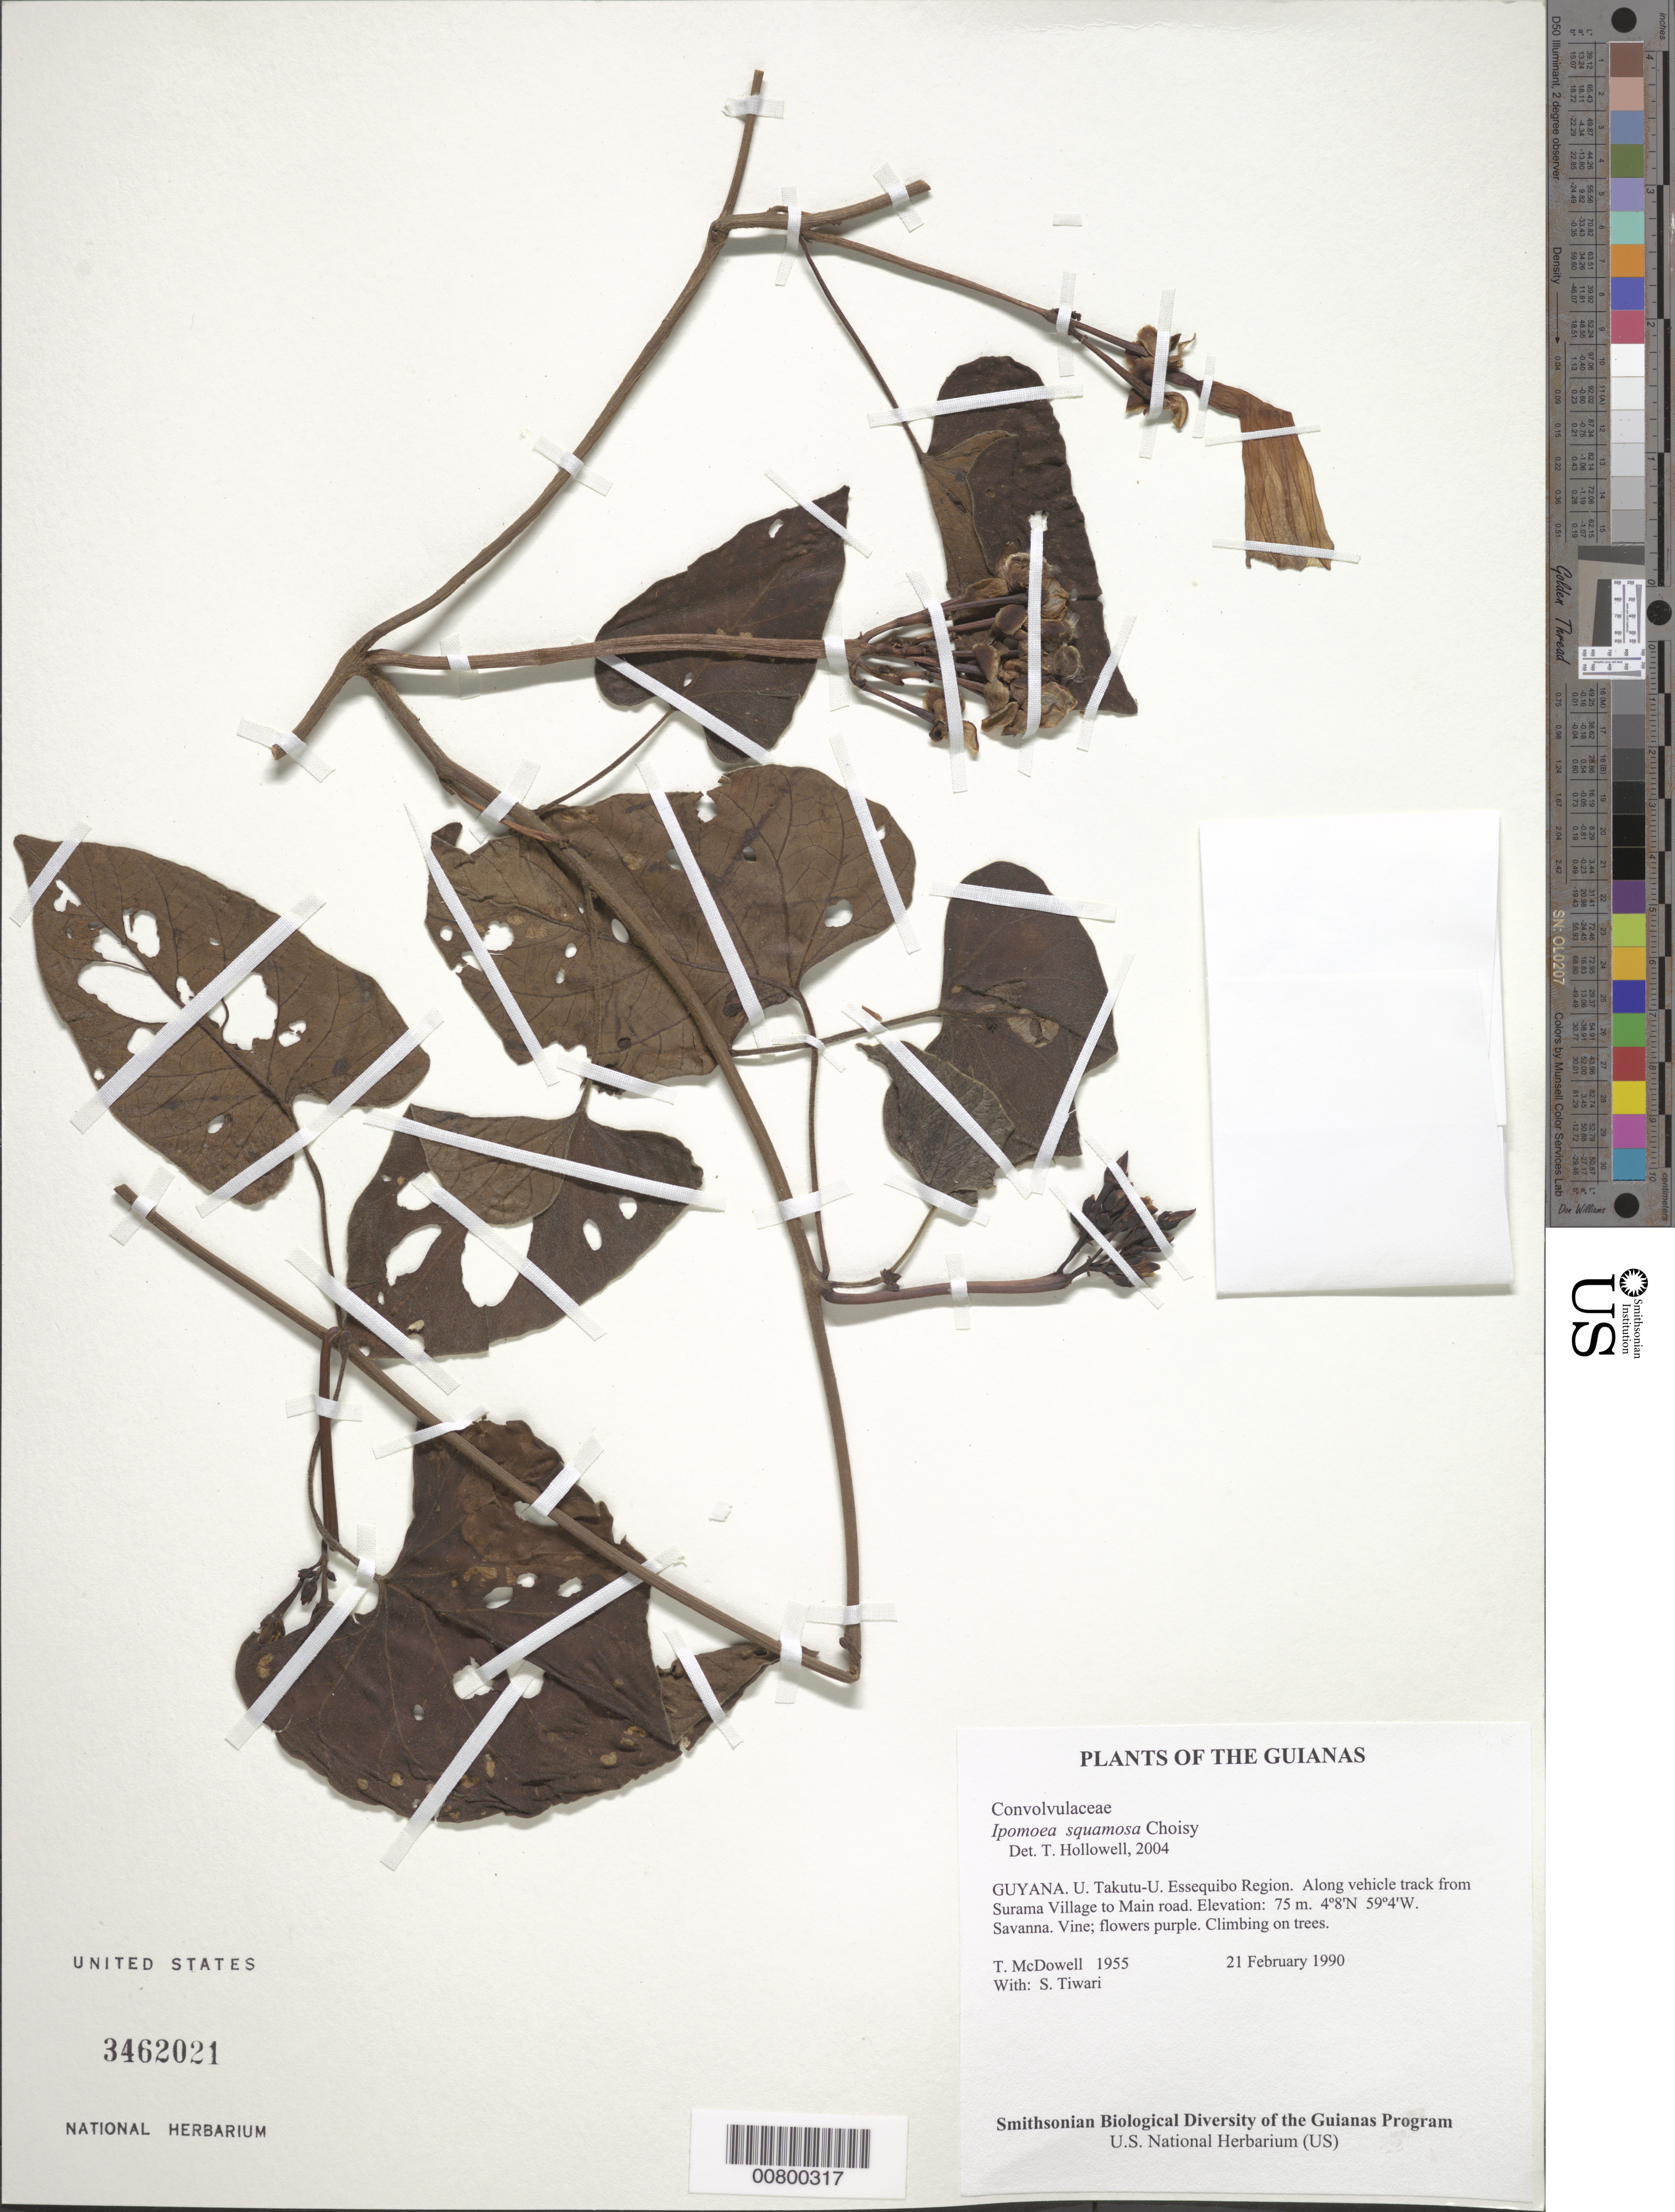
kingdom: Plantae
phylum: Tracheophyta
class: Magnoliopsida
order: Solanales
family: Convolvulaceae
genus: Ipomoea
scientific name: Ipomoea squamosa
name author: Choisy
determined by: Hollowell, T. H., (BOT), Smithsonian Institution - National Museum of Natural History (UNITED STATES)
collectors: T. McDowell & S. Tiwari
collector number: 1955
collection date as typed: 21 February 1990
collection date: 1990-02-21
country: Guyana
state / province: U. Takutu-U. Essequibo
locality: Along vehicle track from Surama Village to Main road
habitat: Savanna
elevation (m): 75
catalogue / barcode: US 3462021